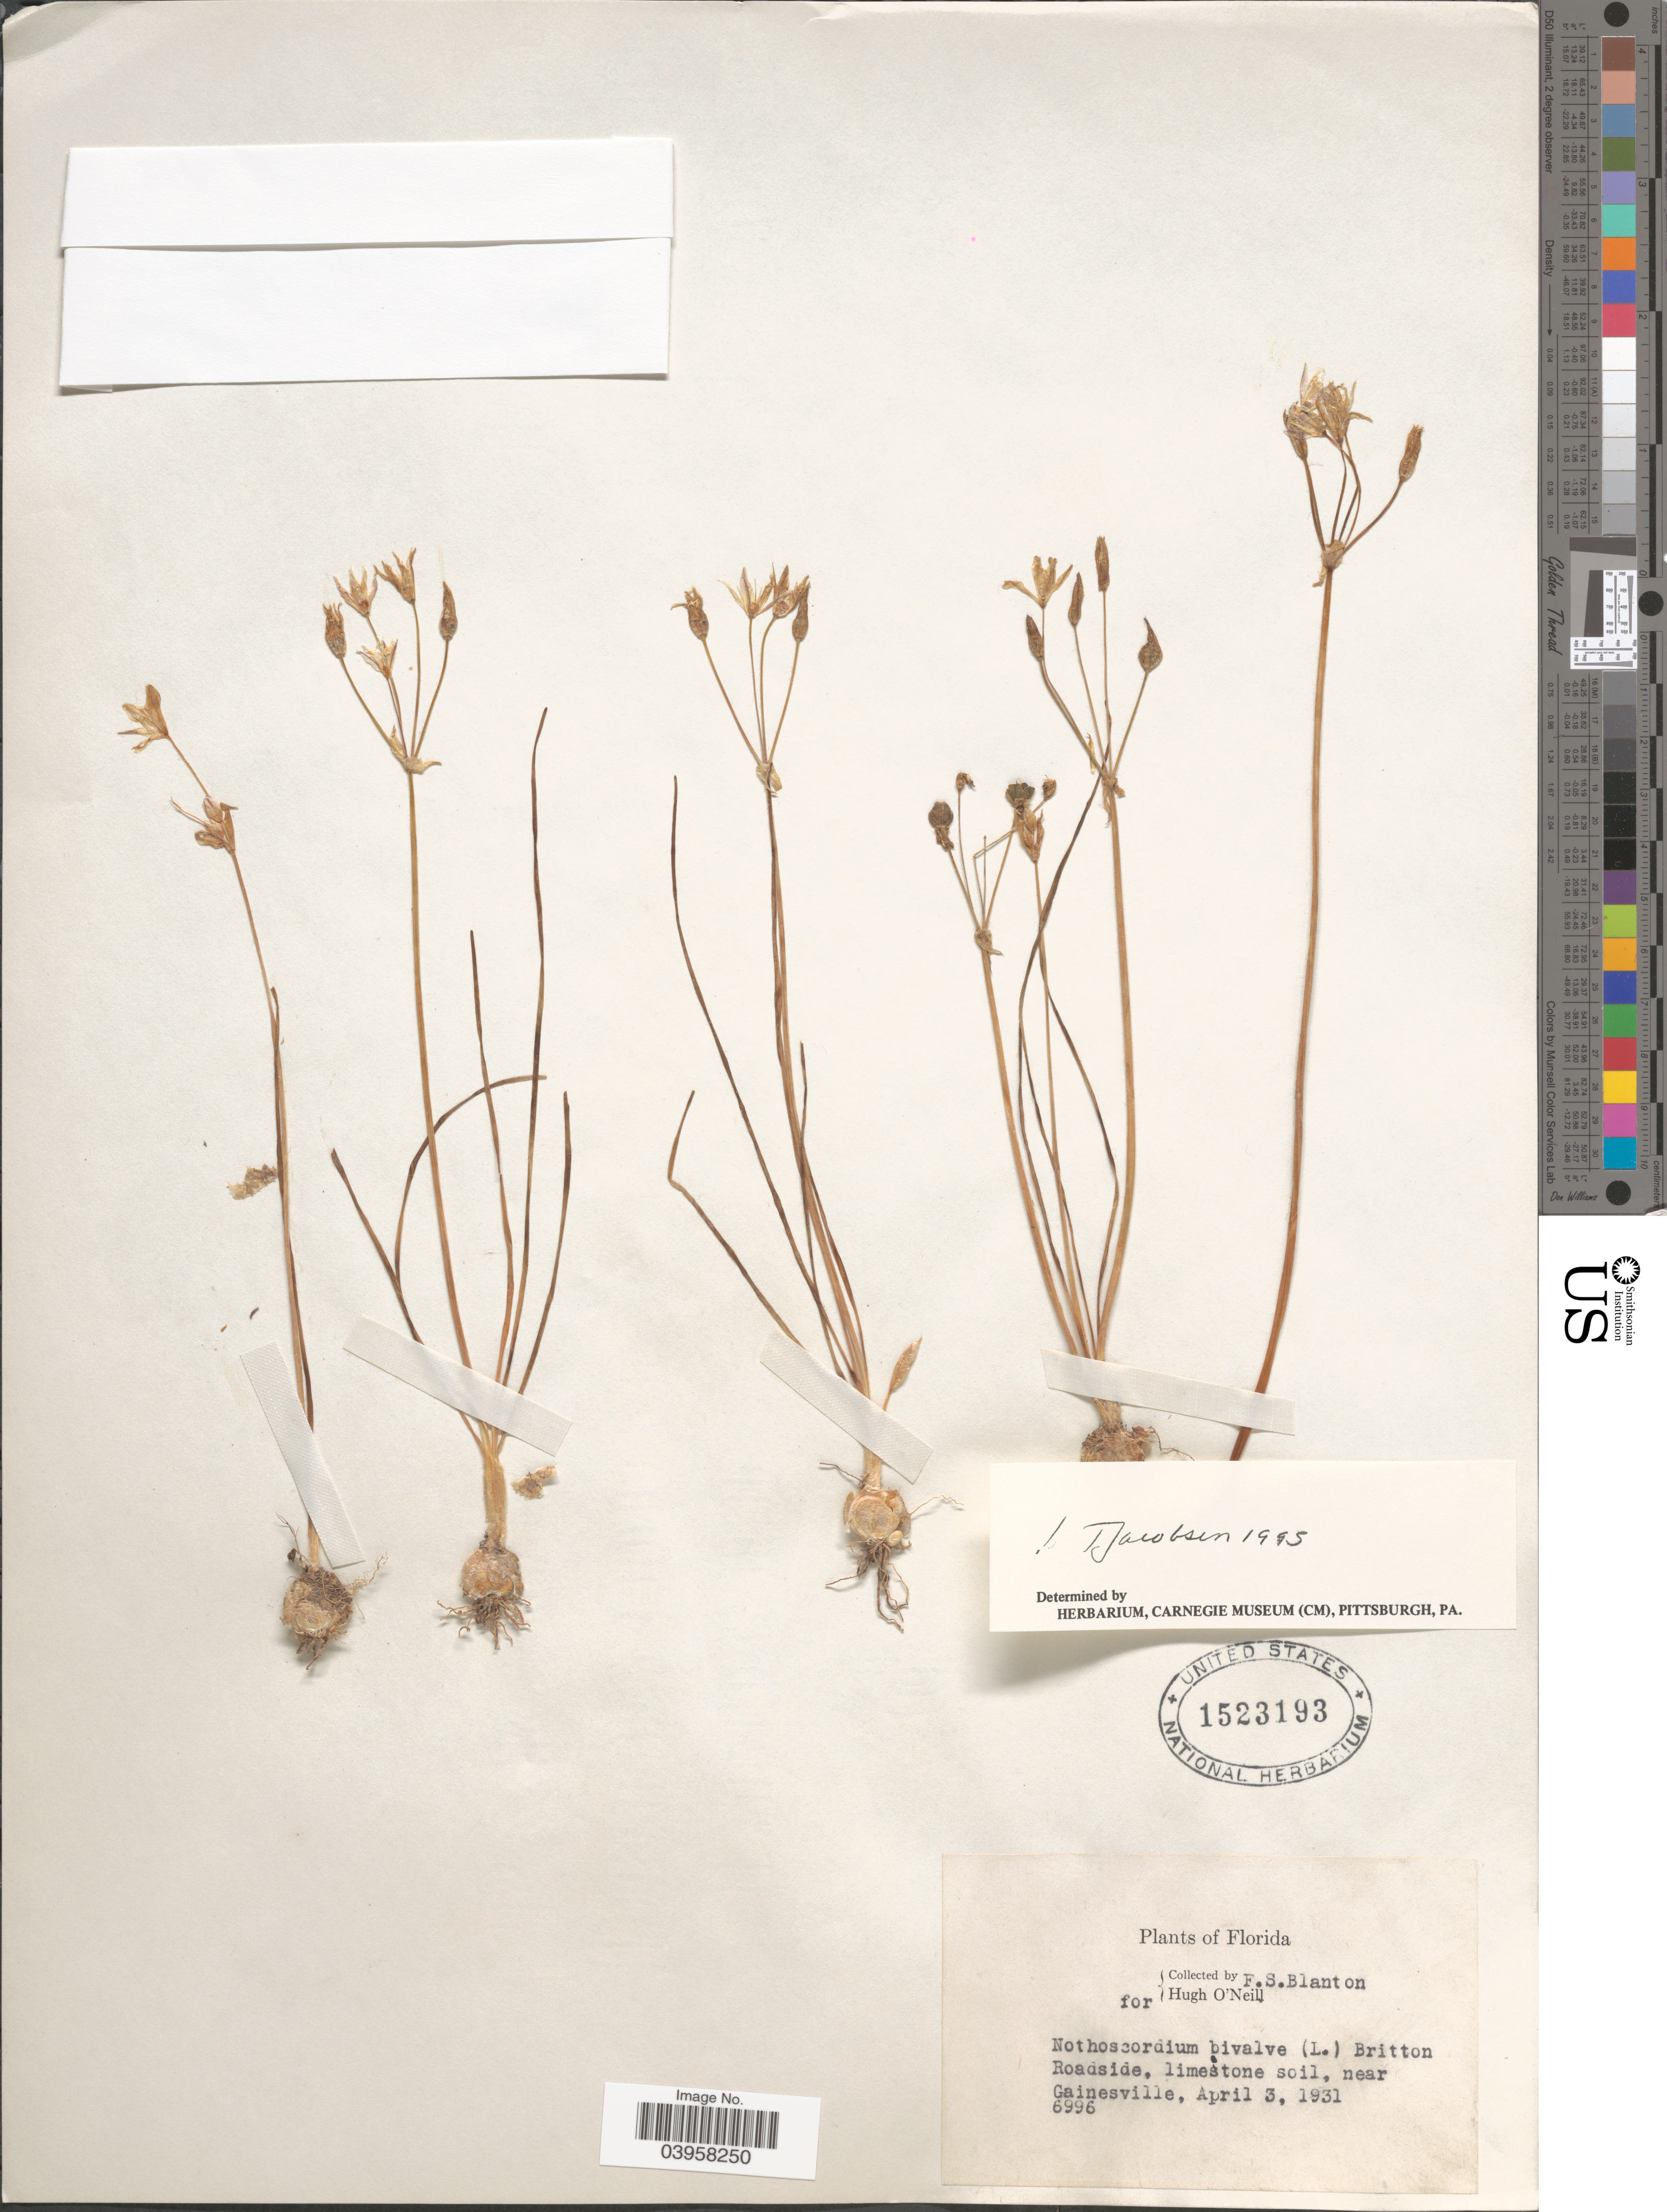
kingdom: Plantae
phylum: Tracheophyta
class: Liliopsida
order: Asparagales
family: Amaryllidaceae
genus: Nothoscordum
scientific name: Nothoscordum bivalve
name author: (L.) Britton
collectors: F. S. Blanton & H. O'Neill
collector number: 6996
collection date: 1931-04-03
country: United States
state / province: Florida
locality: Roadside, limestone soil, near Gainesville.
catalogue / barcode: US 1523193